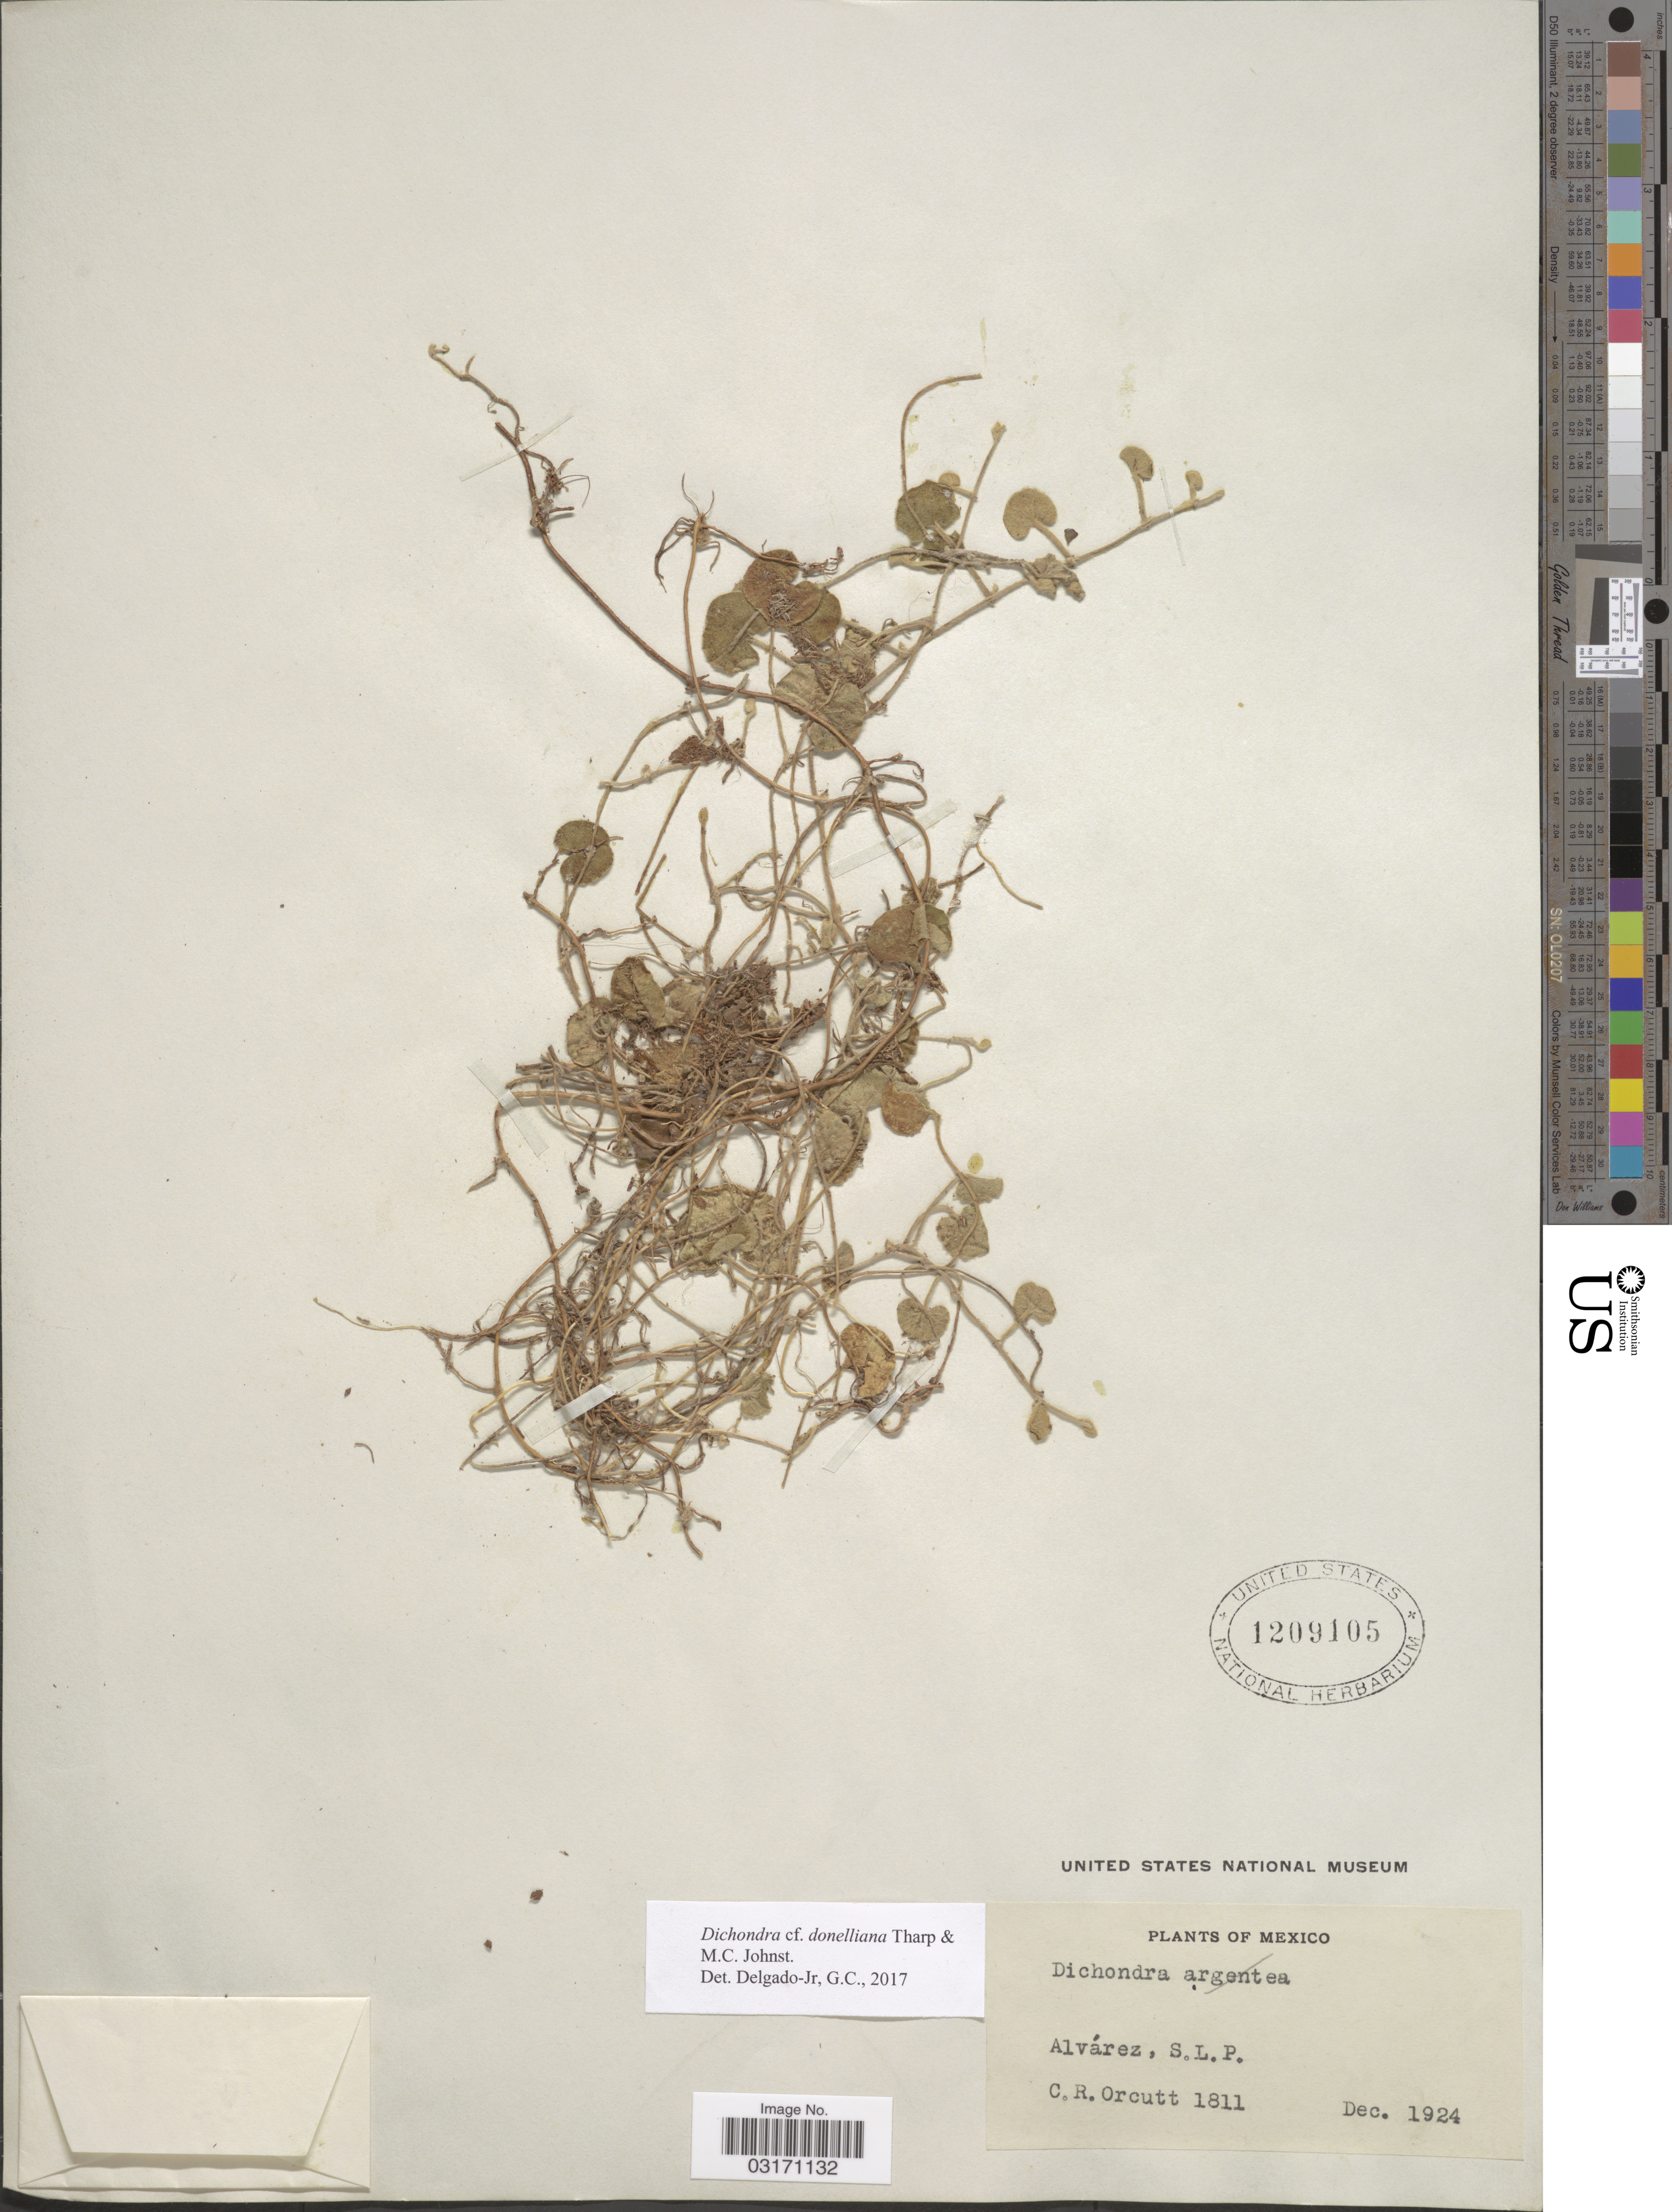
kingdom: Plantae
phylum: Tracheophyta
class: Magnoliopsida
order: Solanales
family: Convolvulaceae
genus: Dichondra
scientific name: Dichondra donelliana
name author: Tharp & M.C. Johnst.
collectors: C. R. Orcutt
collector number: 1811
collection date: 1924-12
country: Mexico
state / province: San Luis Potosí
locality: Alvárez.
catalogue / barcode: US 1209105